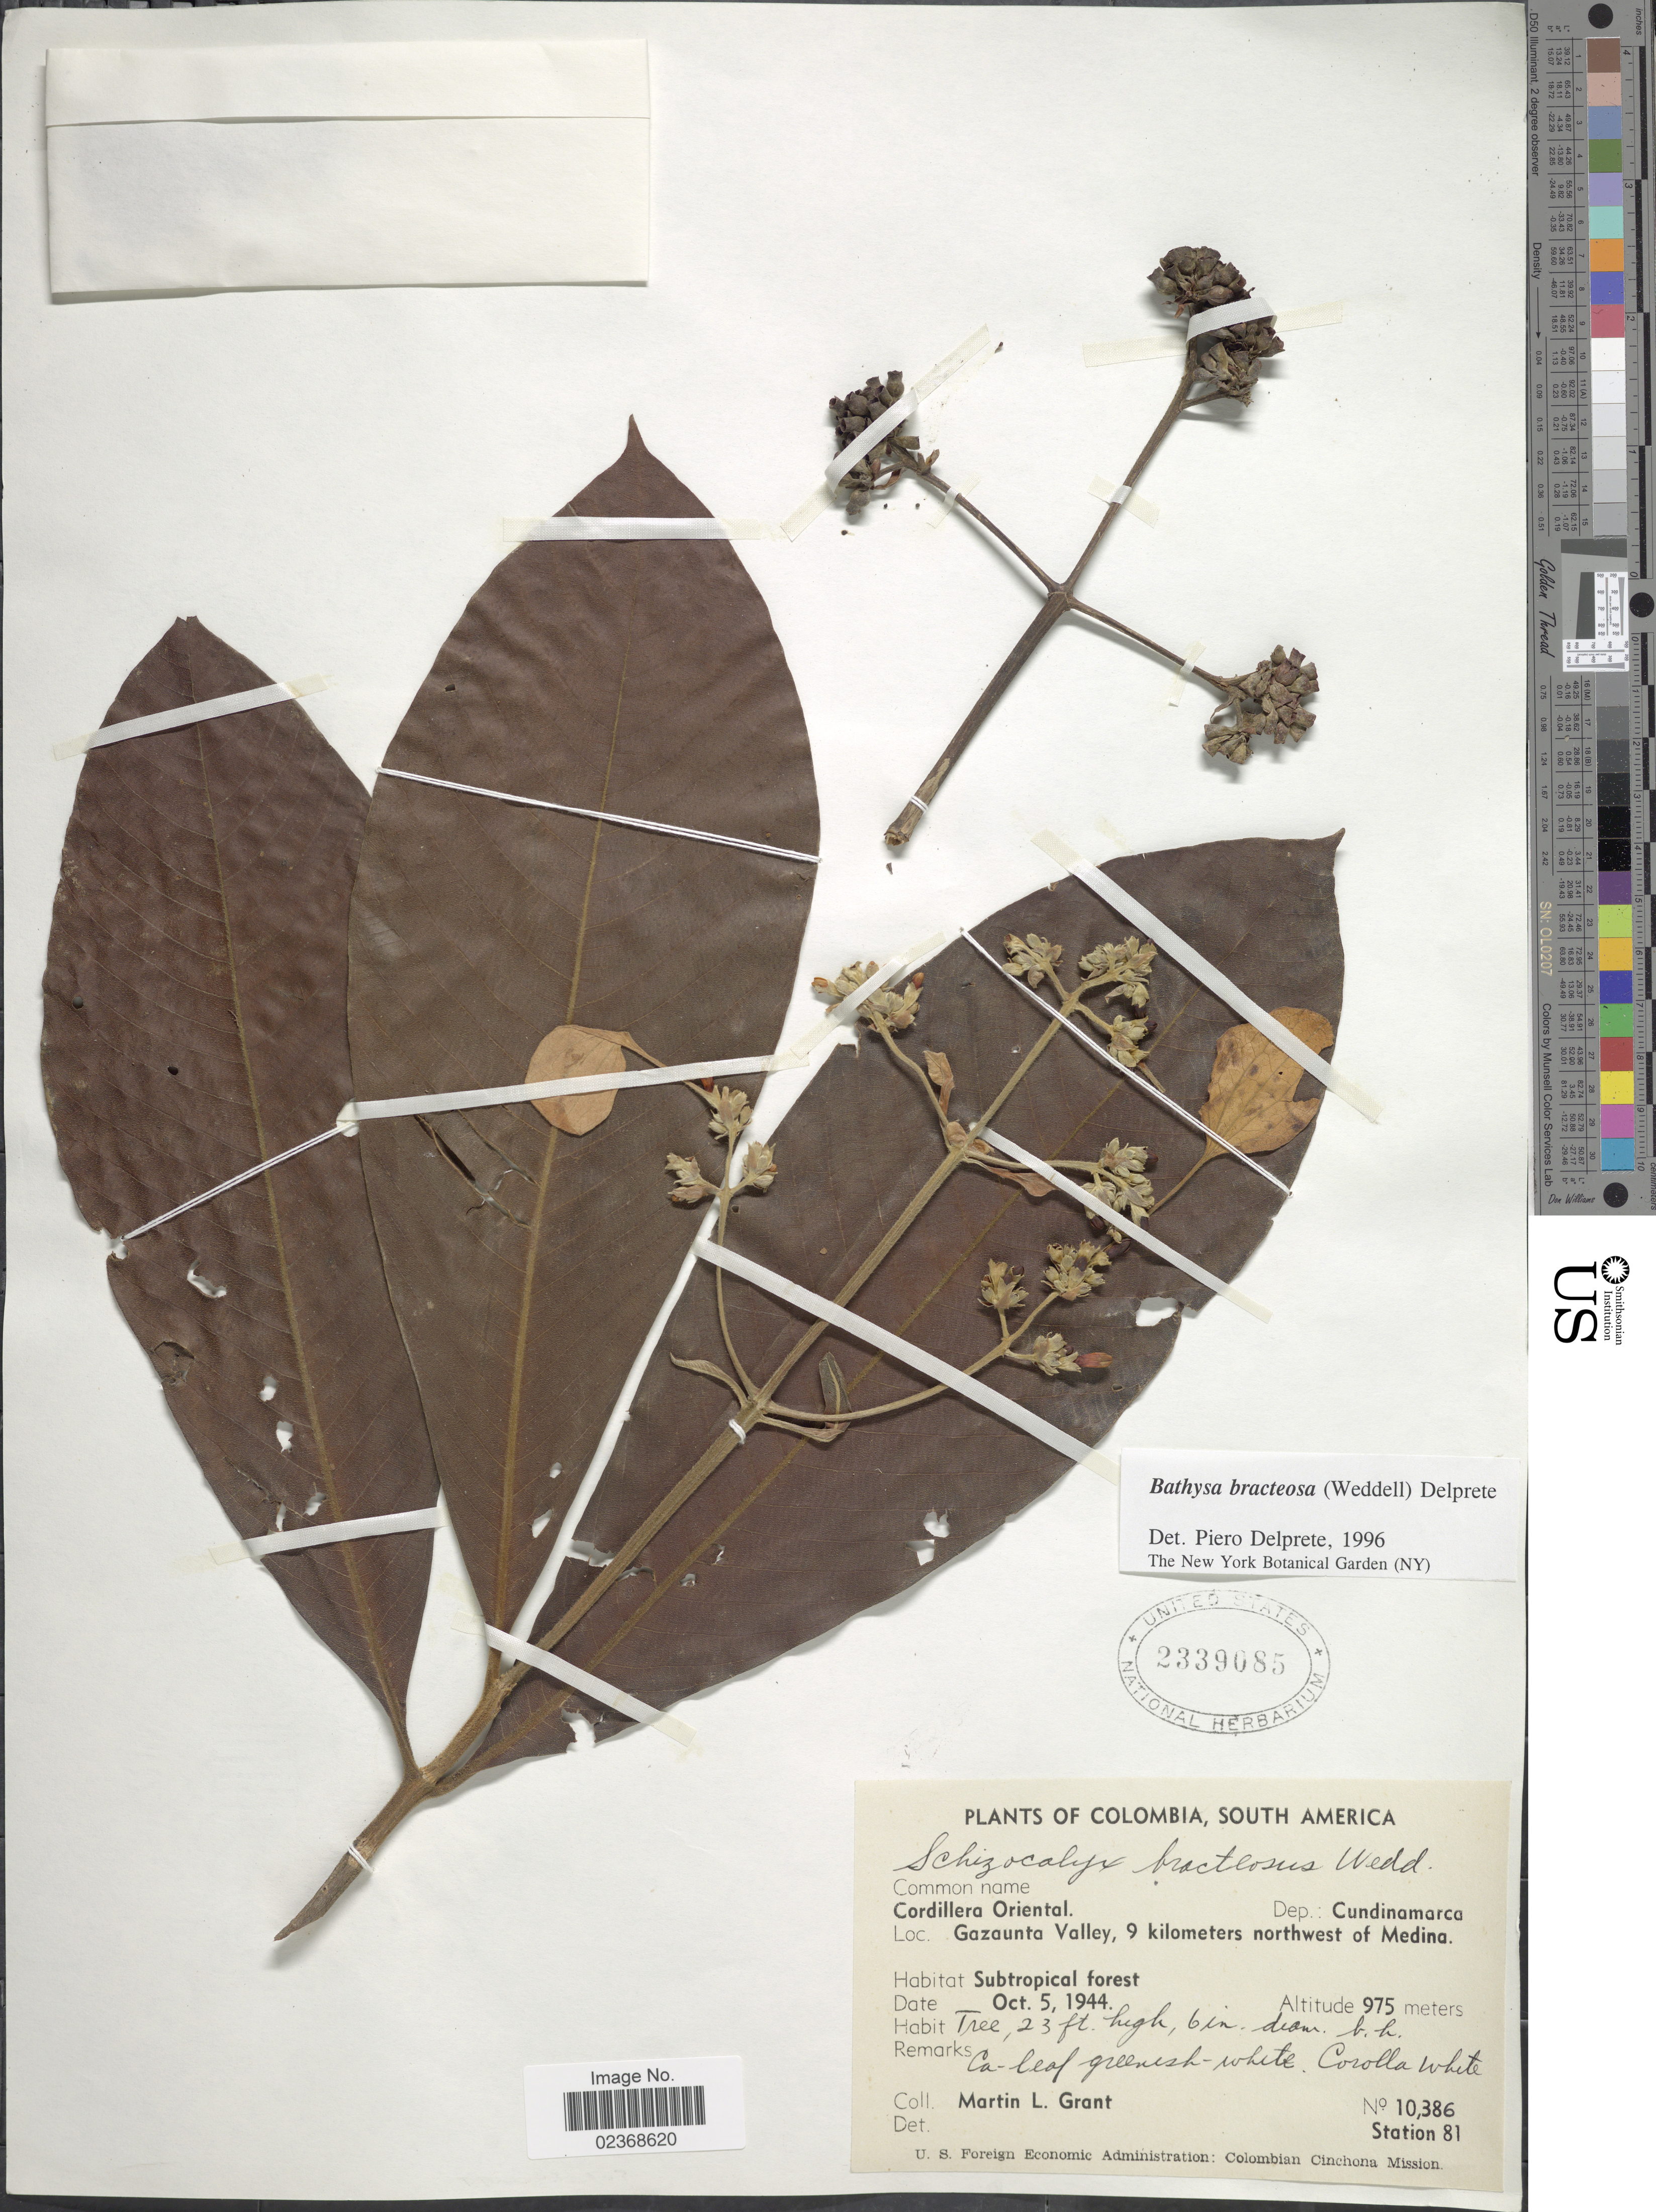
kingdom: Plantae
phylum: Tracheophyta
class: Magnoliopsida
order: Gentianales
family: Rubiaceae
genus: Schizocalyx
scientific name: Schizocalyx bracteosus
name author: Wedd.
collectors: M. L. Grant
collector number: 10386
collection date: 1944-10-05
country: Colombia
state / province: Cundinamarca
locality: Cordillera Oriental, Gazaunta Valley, 9 kilometers northwest of Medina, Station 81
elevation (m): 975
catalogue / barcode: US 2339085